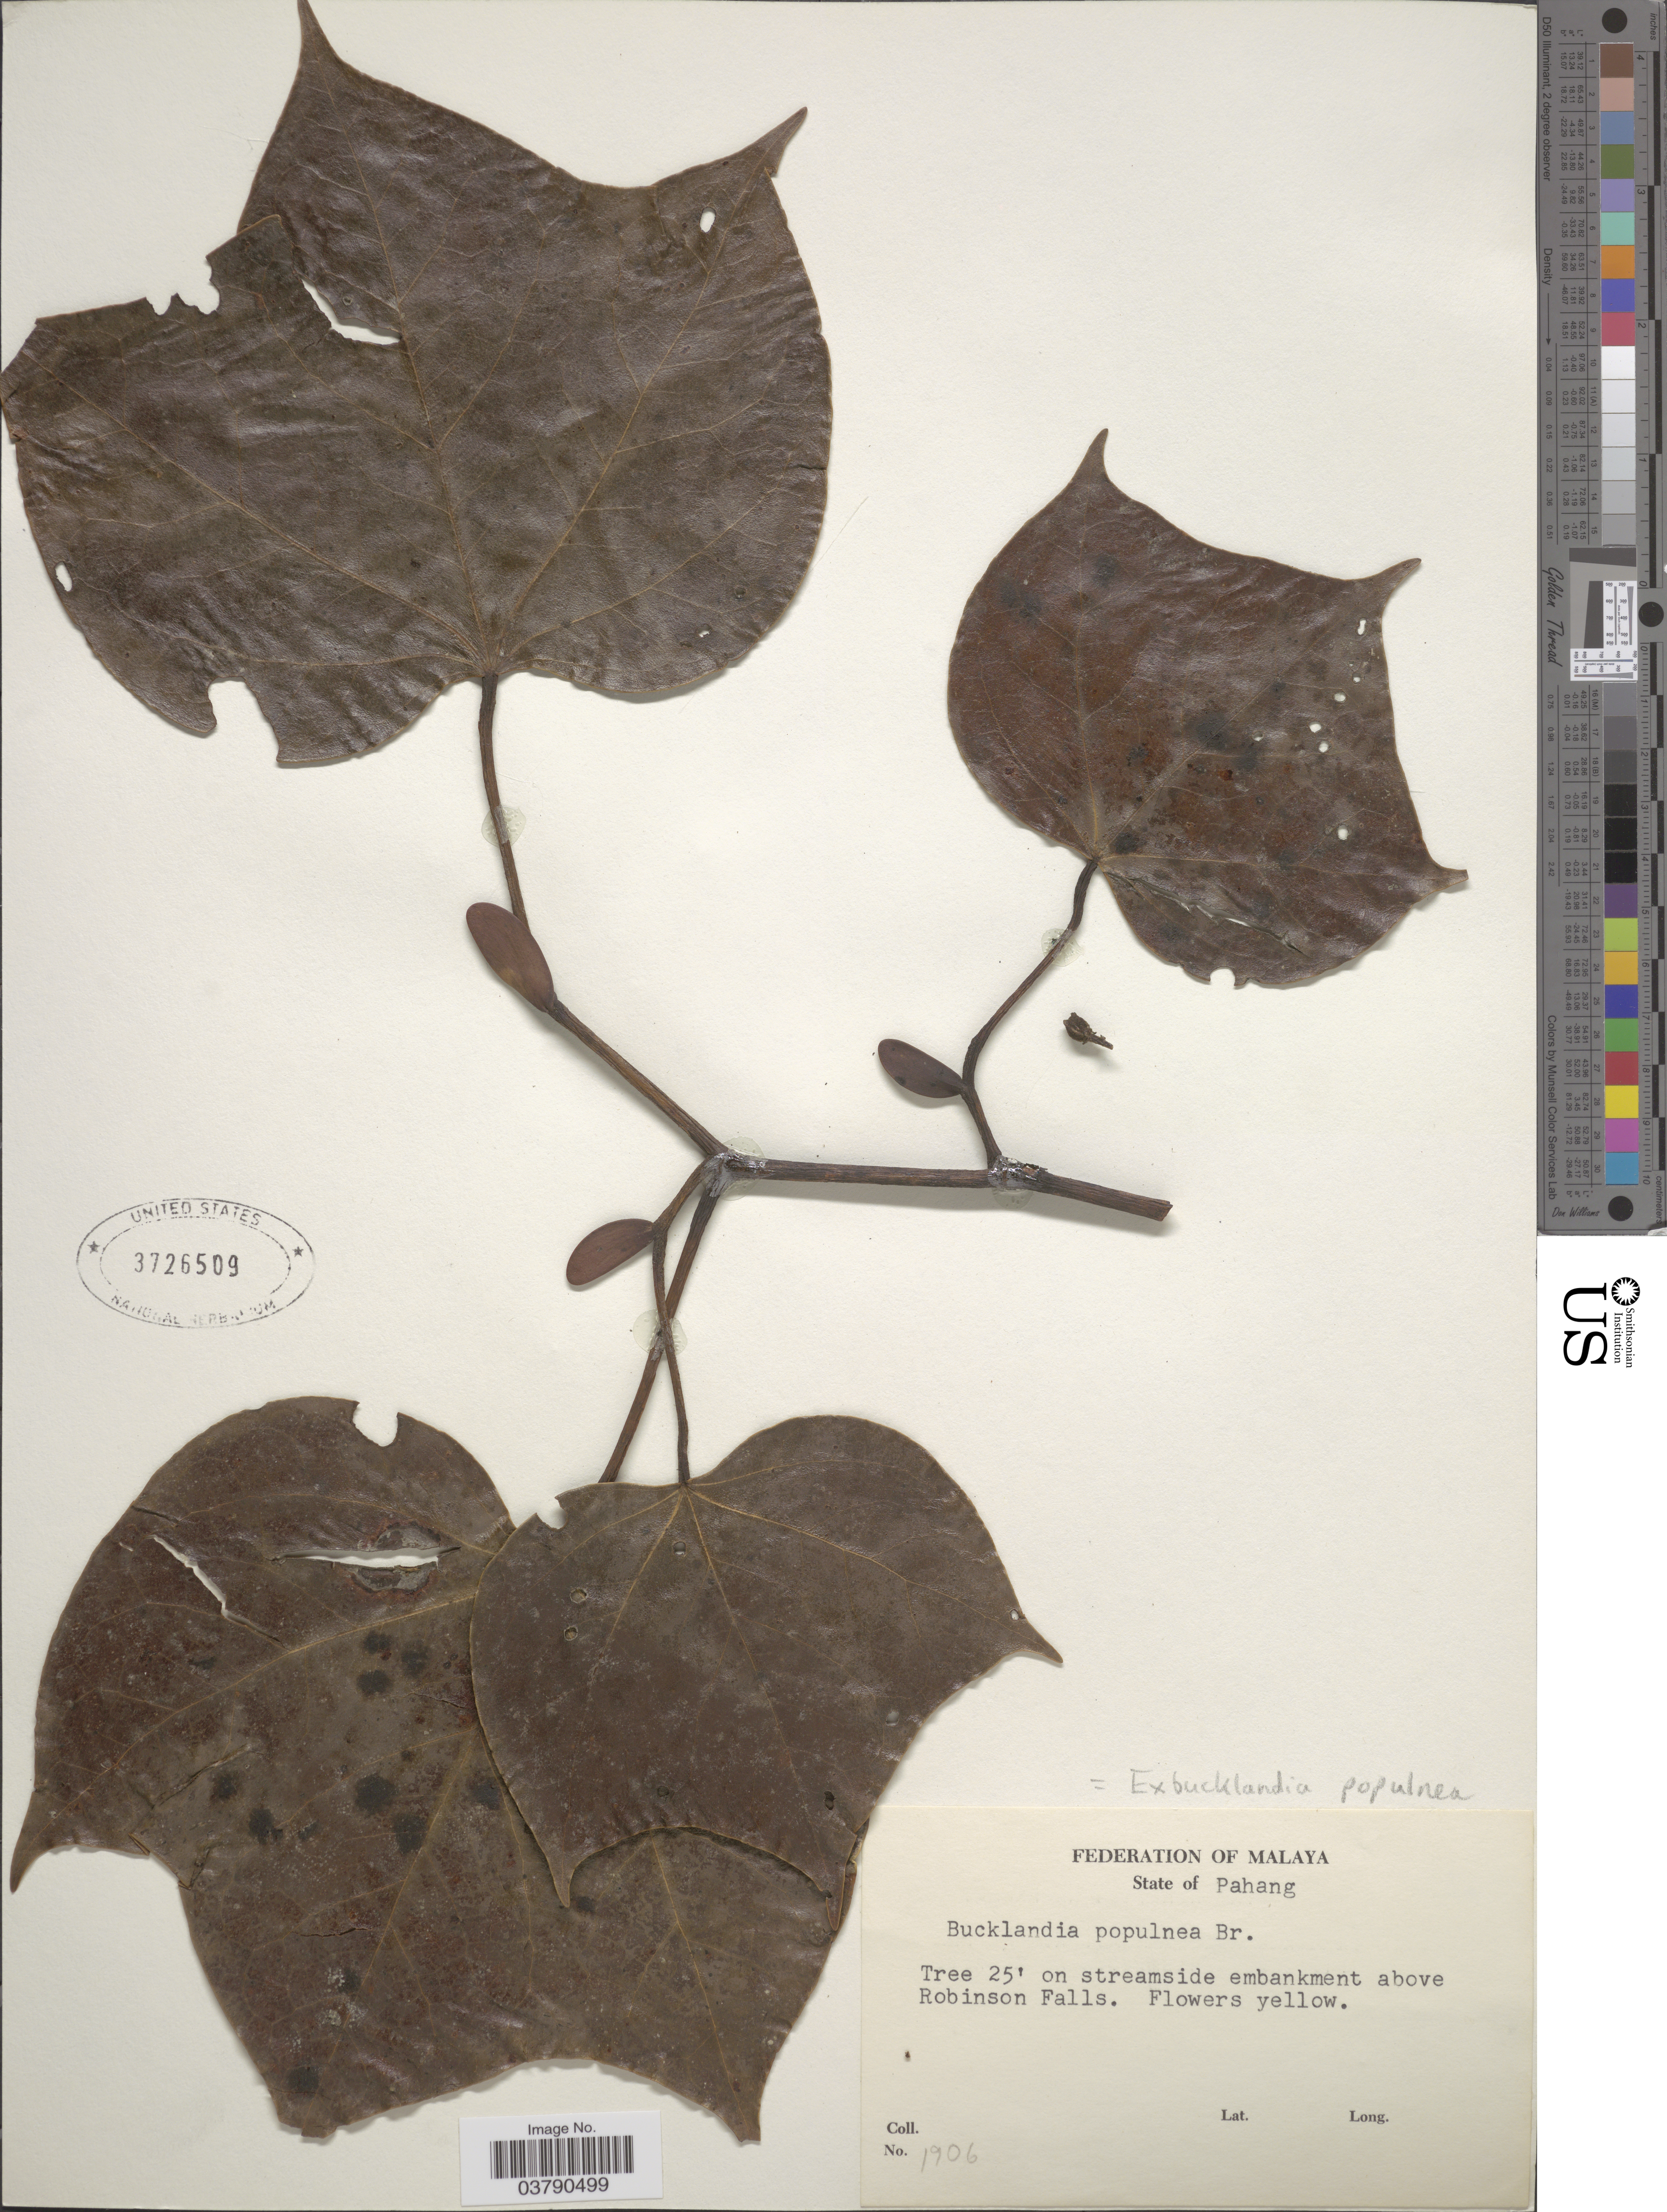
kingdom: Plantae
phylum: Tracheophyta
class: Magnoliopsida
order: Saxifragales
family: Hamamelidaceae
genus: Exbucklandia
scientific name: Exbucklandia populnea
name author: (R. Br. ex Griff.) R.W. Br.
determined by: Strong, Mark T., (BOT), Smithsonian Institution - National Museum of Natural History (UNITED STATES)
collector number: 1906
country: Malaysia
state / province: Pahang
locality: Above Robinson Falls.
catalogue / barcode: US 3726509